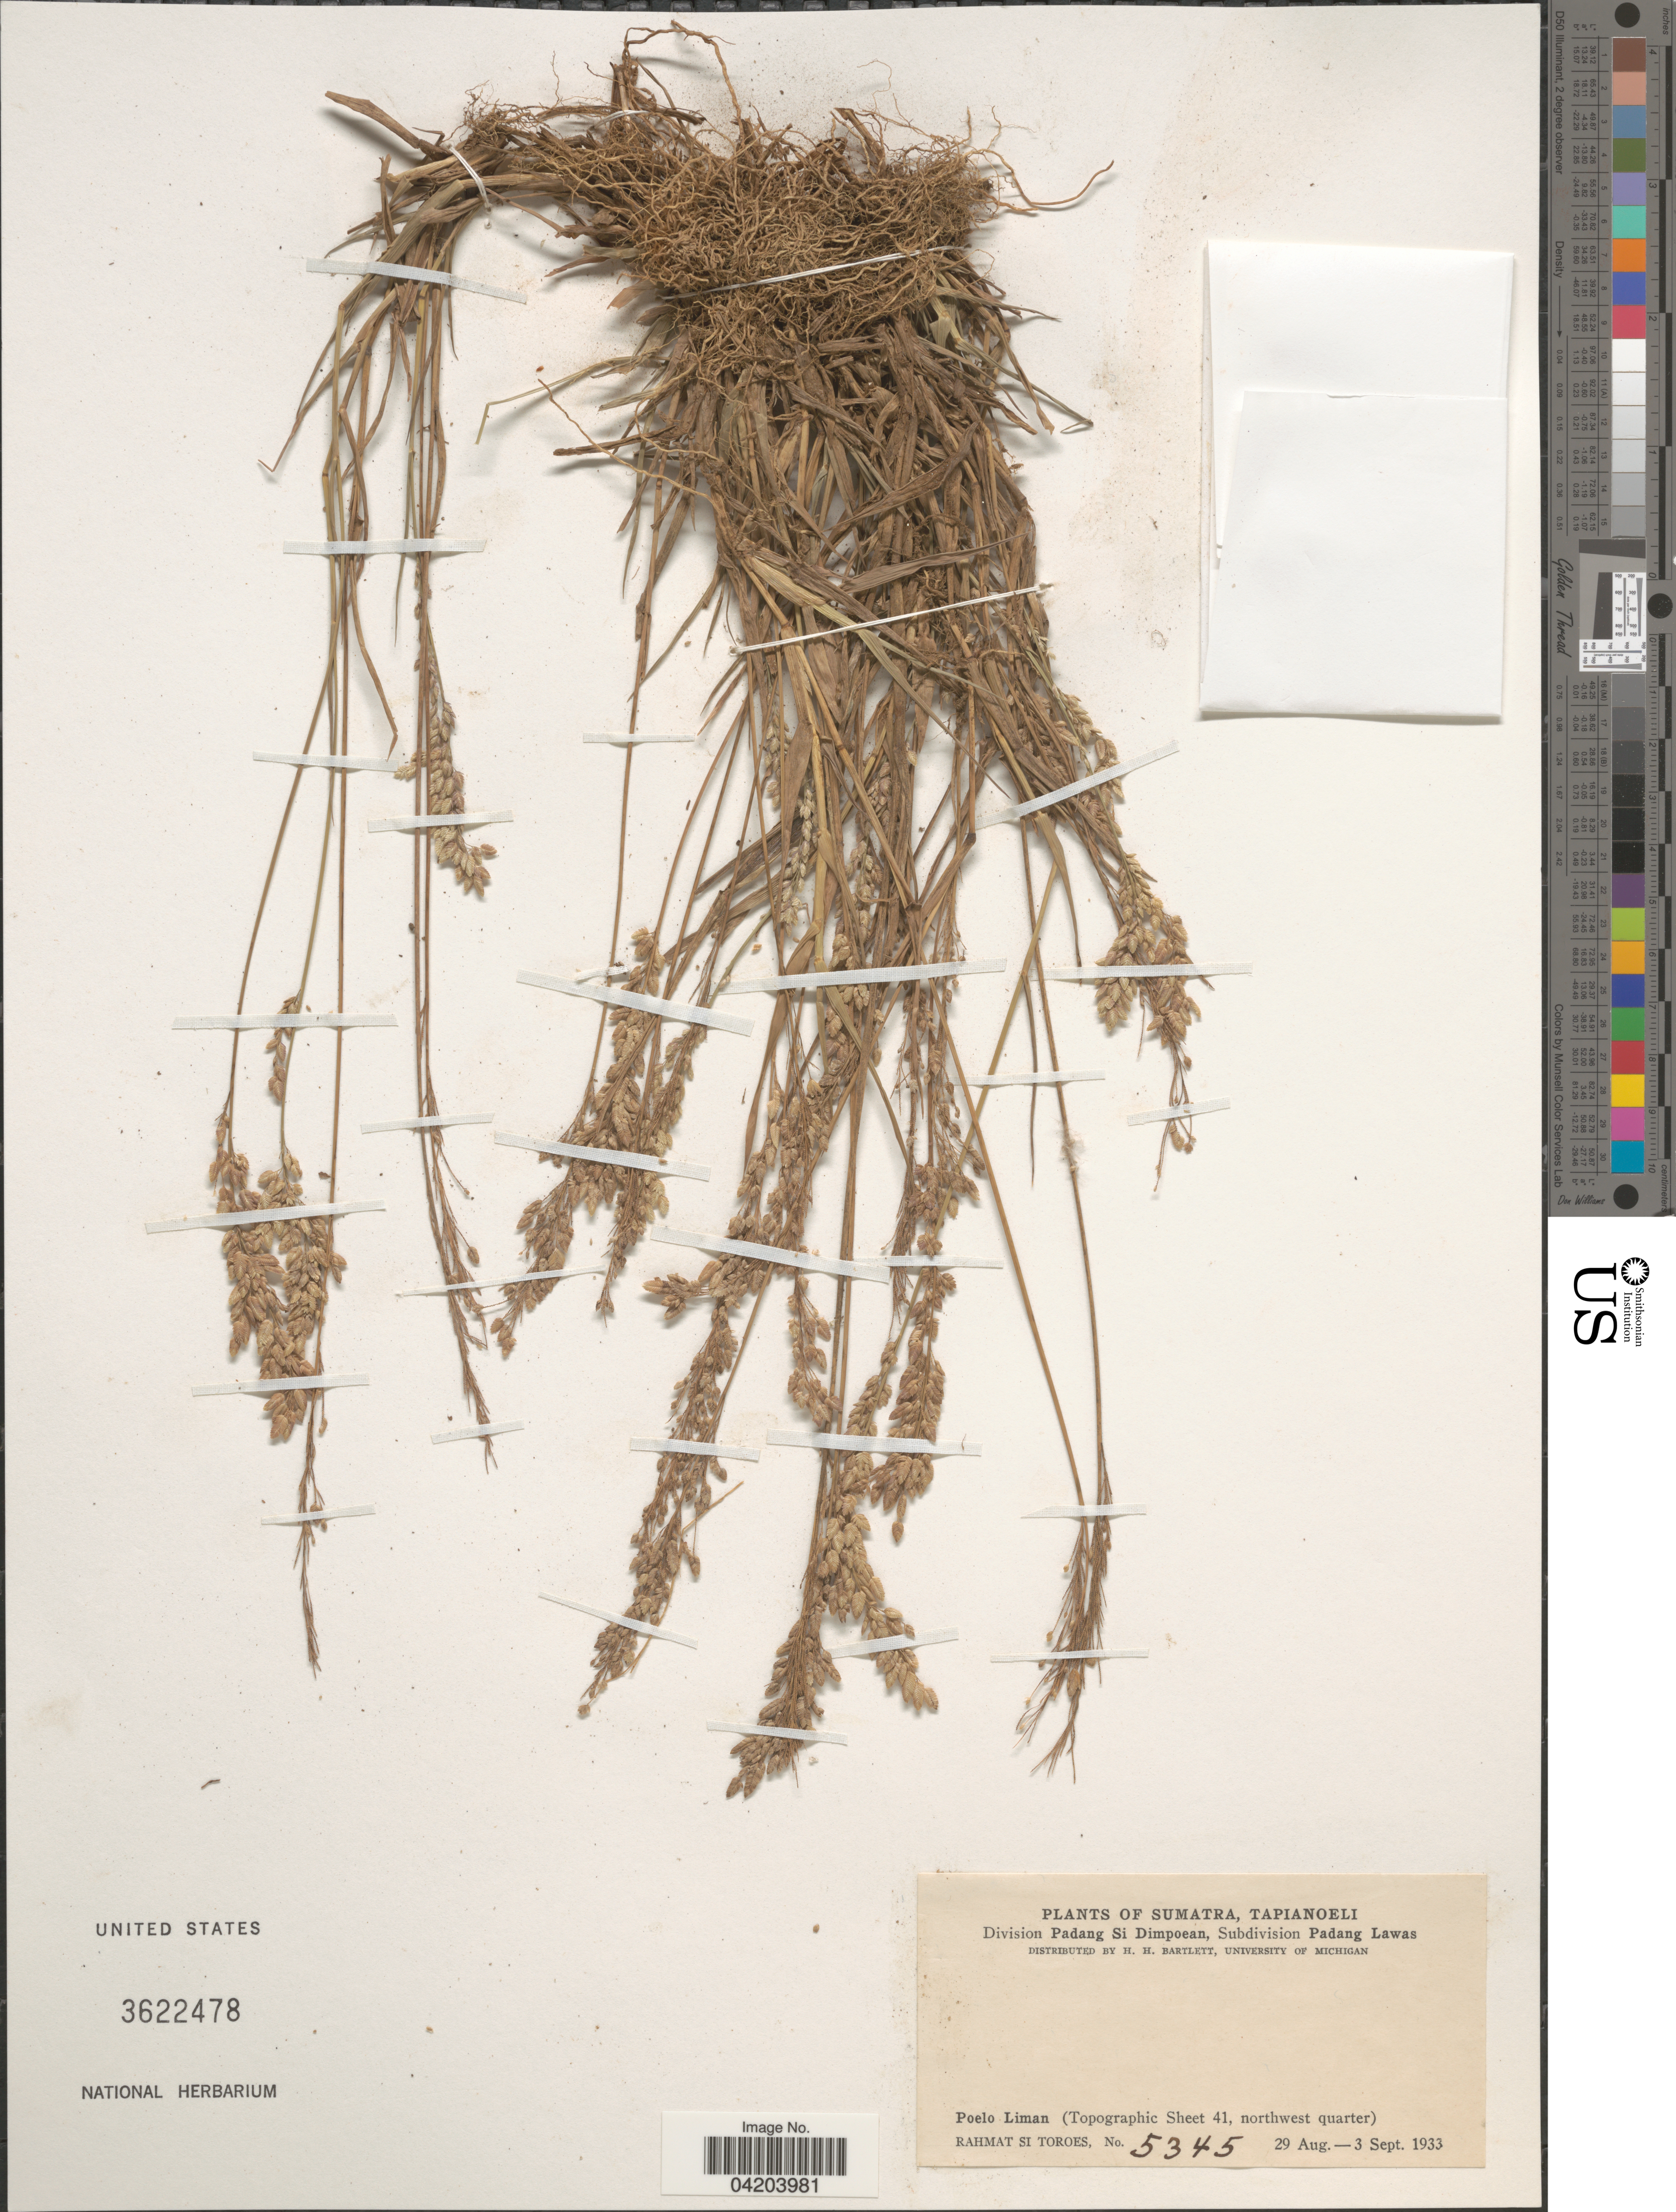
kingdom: Plantae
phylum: Tracheophyta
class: Liliopsida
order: Poales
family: Poaceae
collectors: Rahmat Si Boeea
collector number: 5345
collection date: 1933-08-29/1933-09-03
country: Indonesia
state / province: Sumatra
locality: Tapianoeli. Division Padang Si Dimpoean, Subdivision Padang Lawas. Poelo Liman (Topgraphic Sheet 41, northwest quarter).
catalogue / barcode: US 3622478